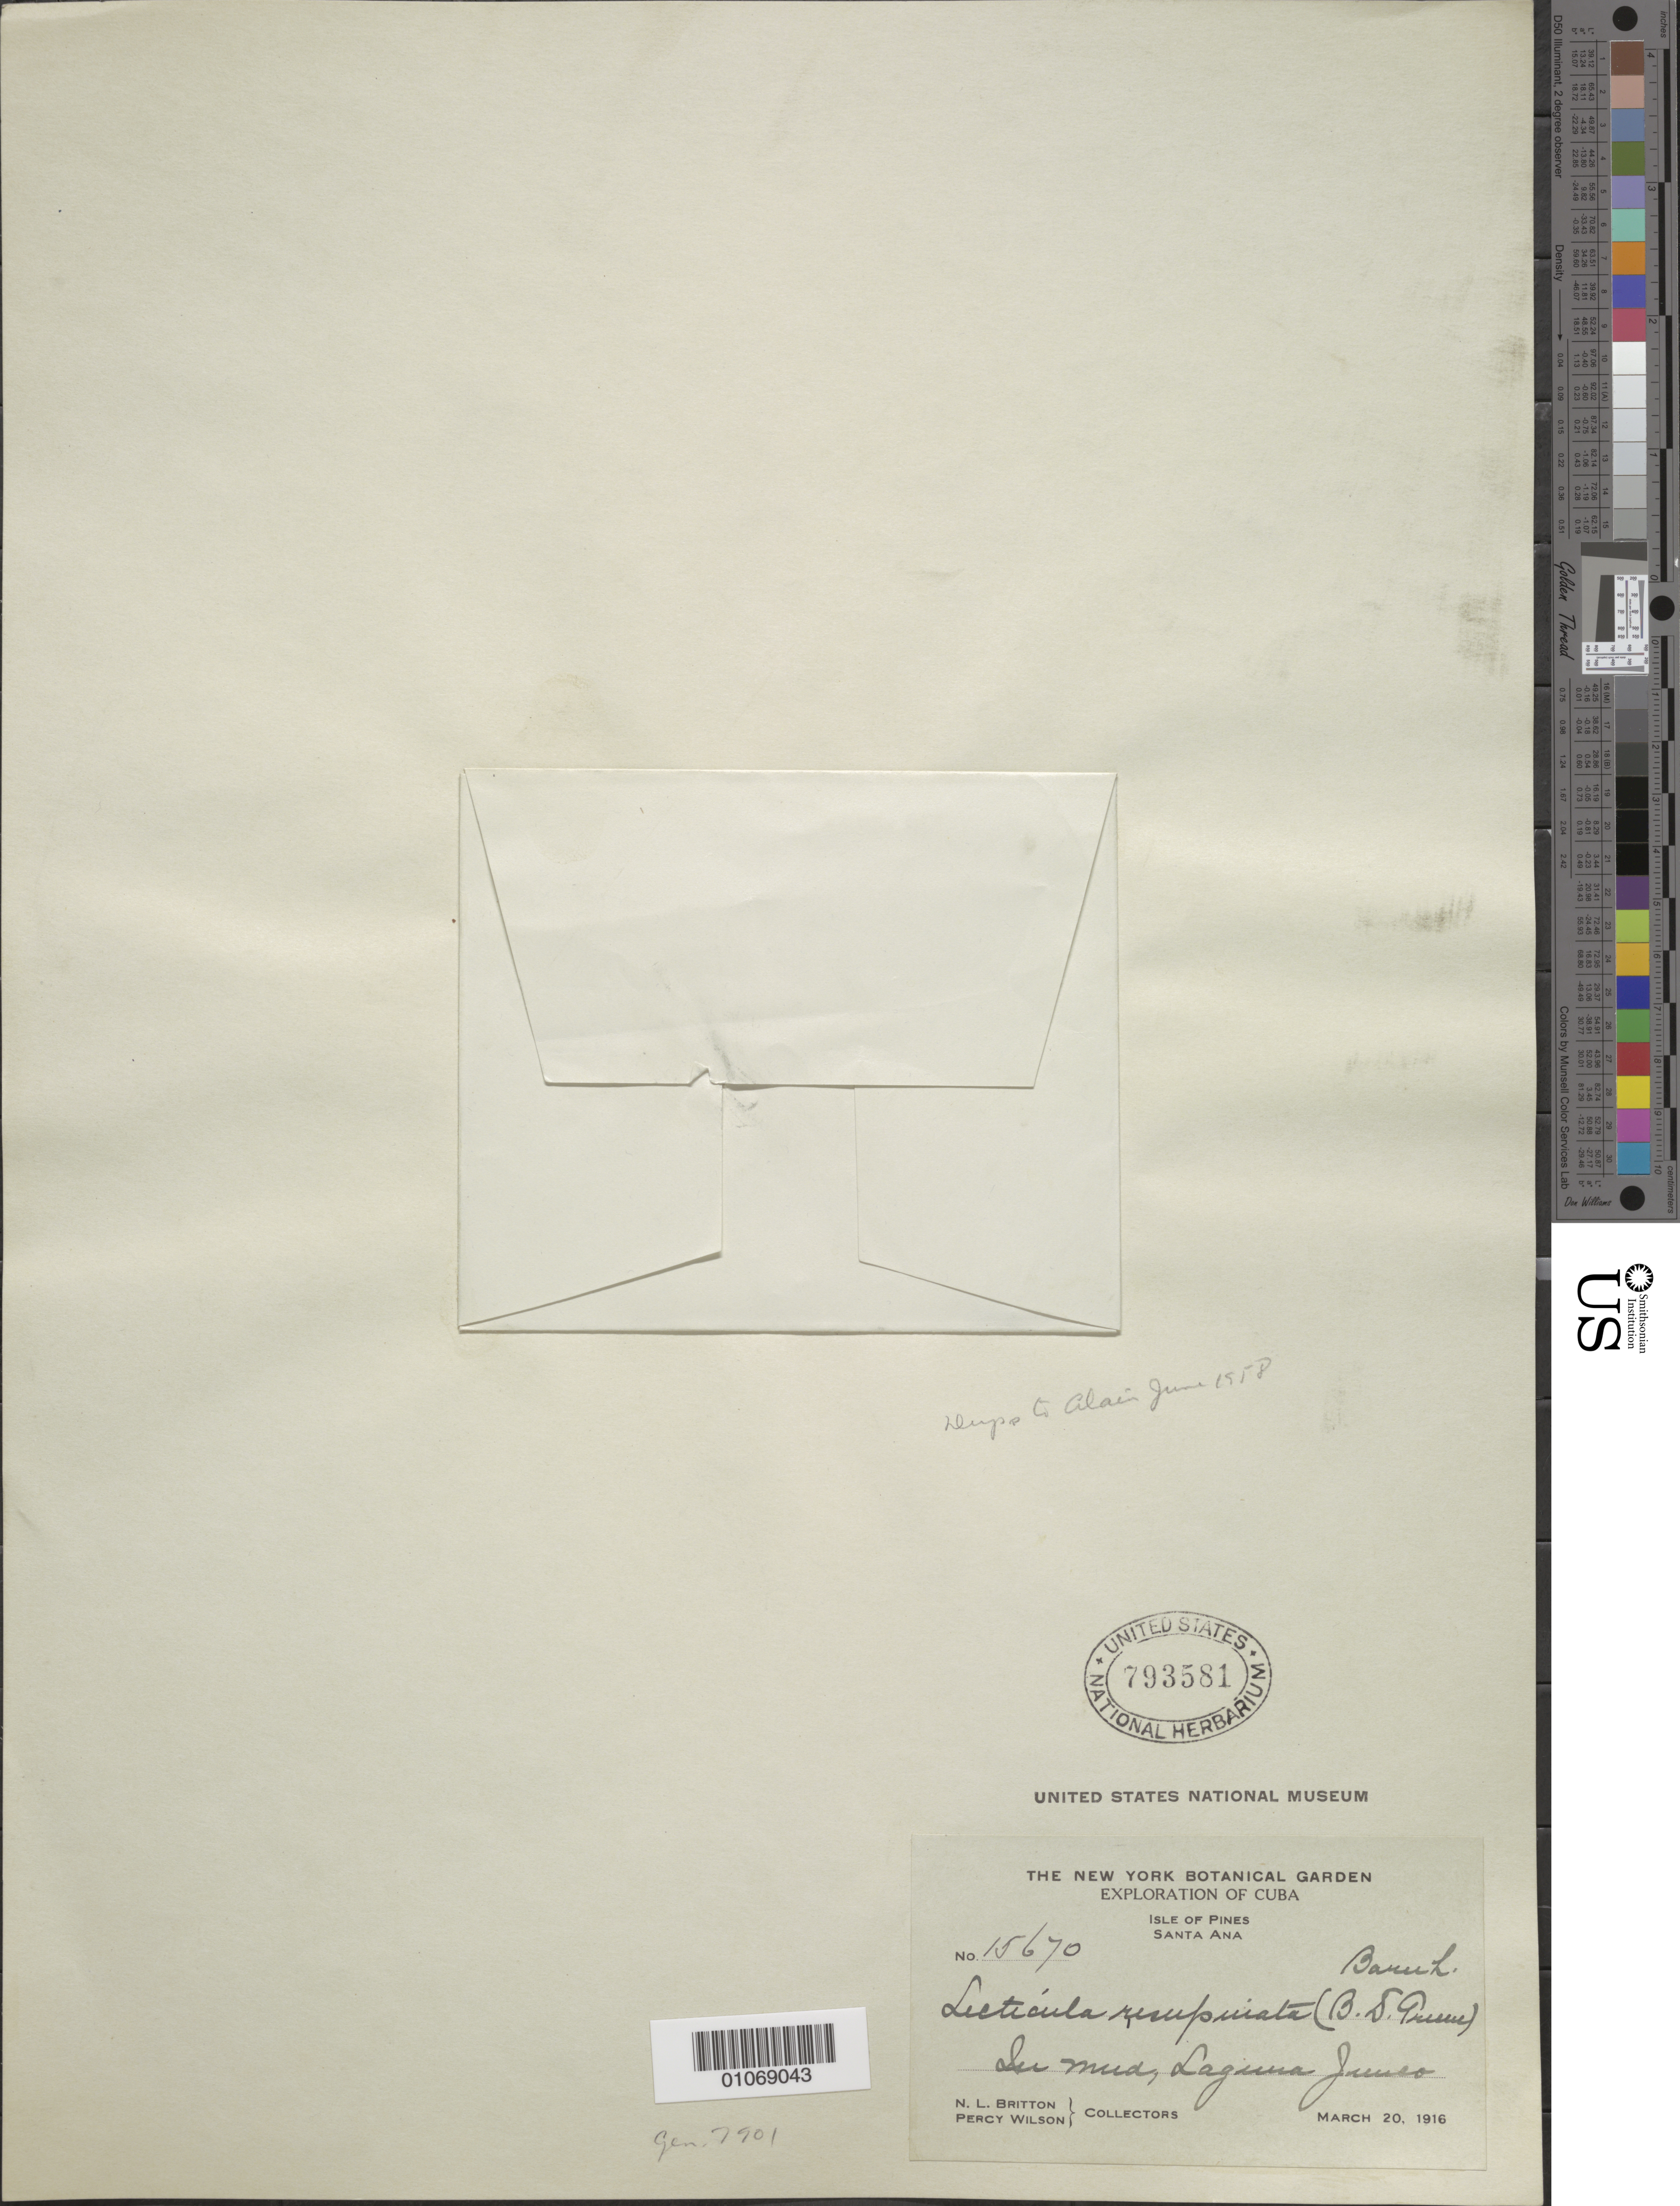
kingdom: Plantae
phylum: Tracheophyta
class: Magnoliopsida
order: Lamiales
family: Lentibulariaceae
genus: Utricularia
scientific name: Utricularia resupinata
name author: B.D. Greene ex Bigelow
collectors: N. Britton & P. Wilson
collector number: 15670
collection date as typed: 20 Mar 1916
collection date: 1916-03-20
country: Cuba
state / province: Isla de La Juventud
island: Isla de la Juventud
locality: Isle of Pines, Santa Ana In mud, Laguna Juneo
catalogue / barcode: US 793581